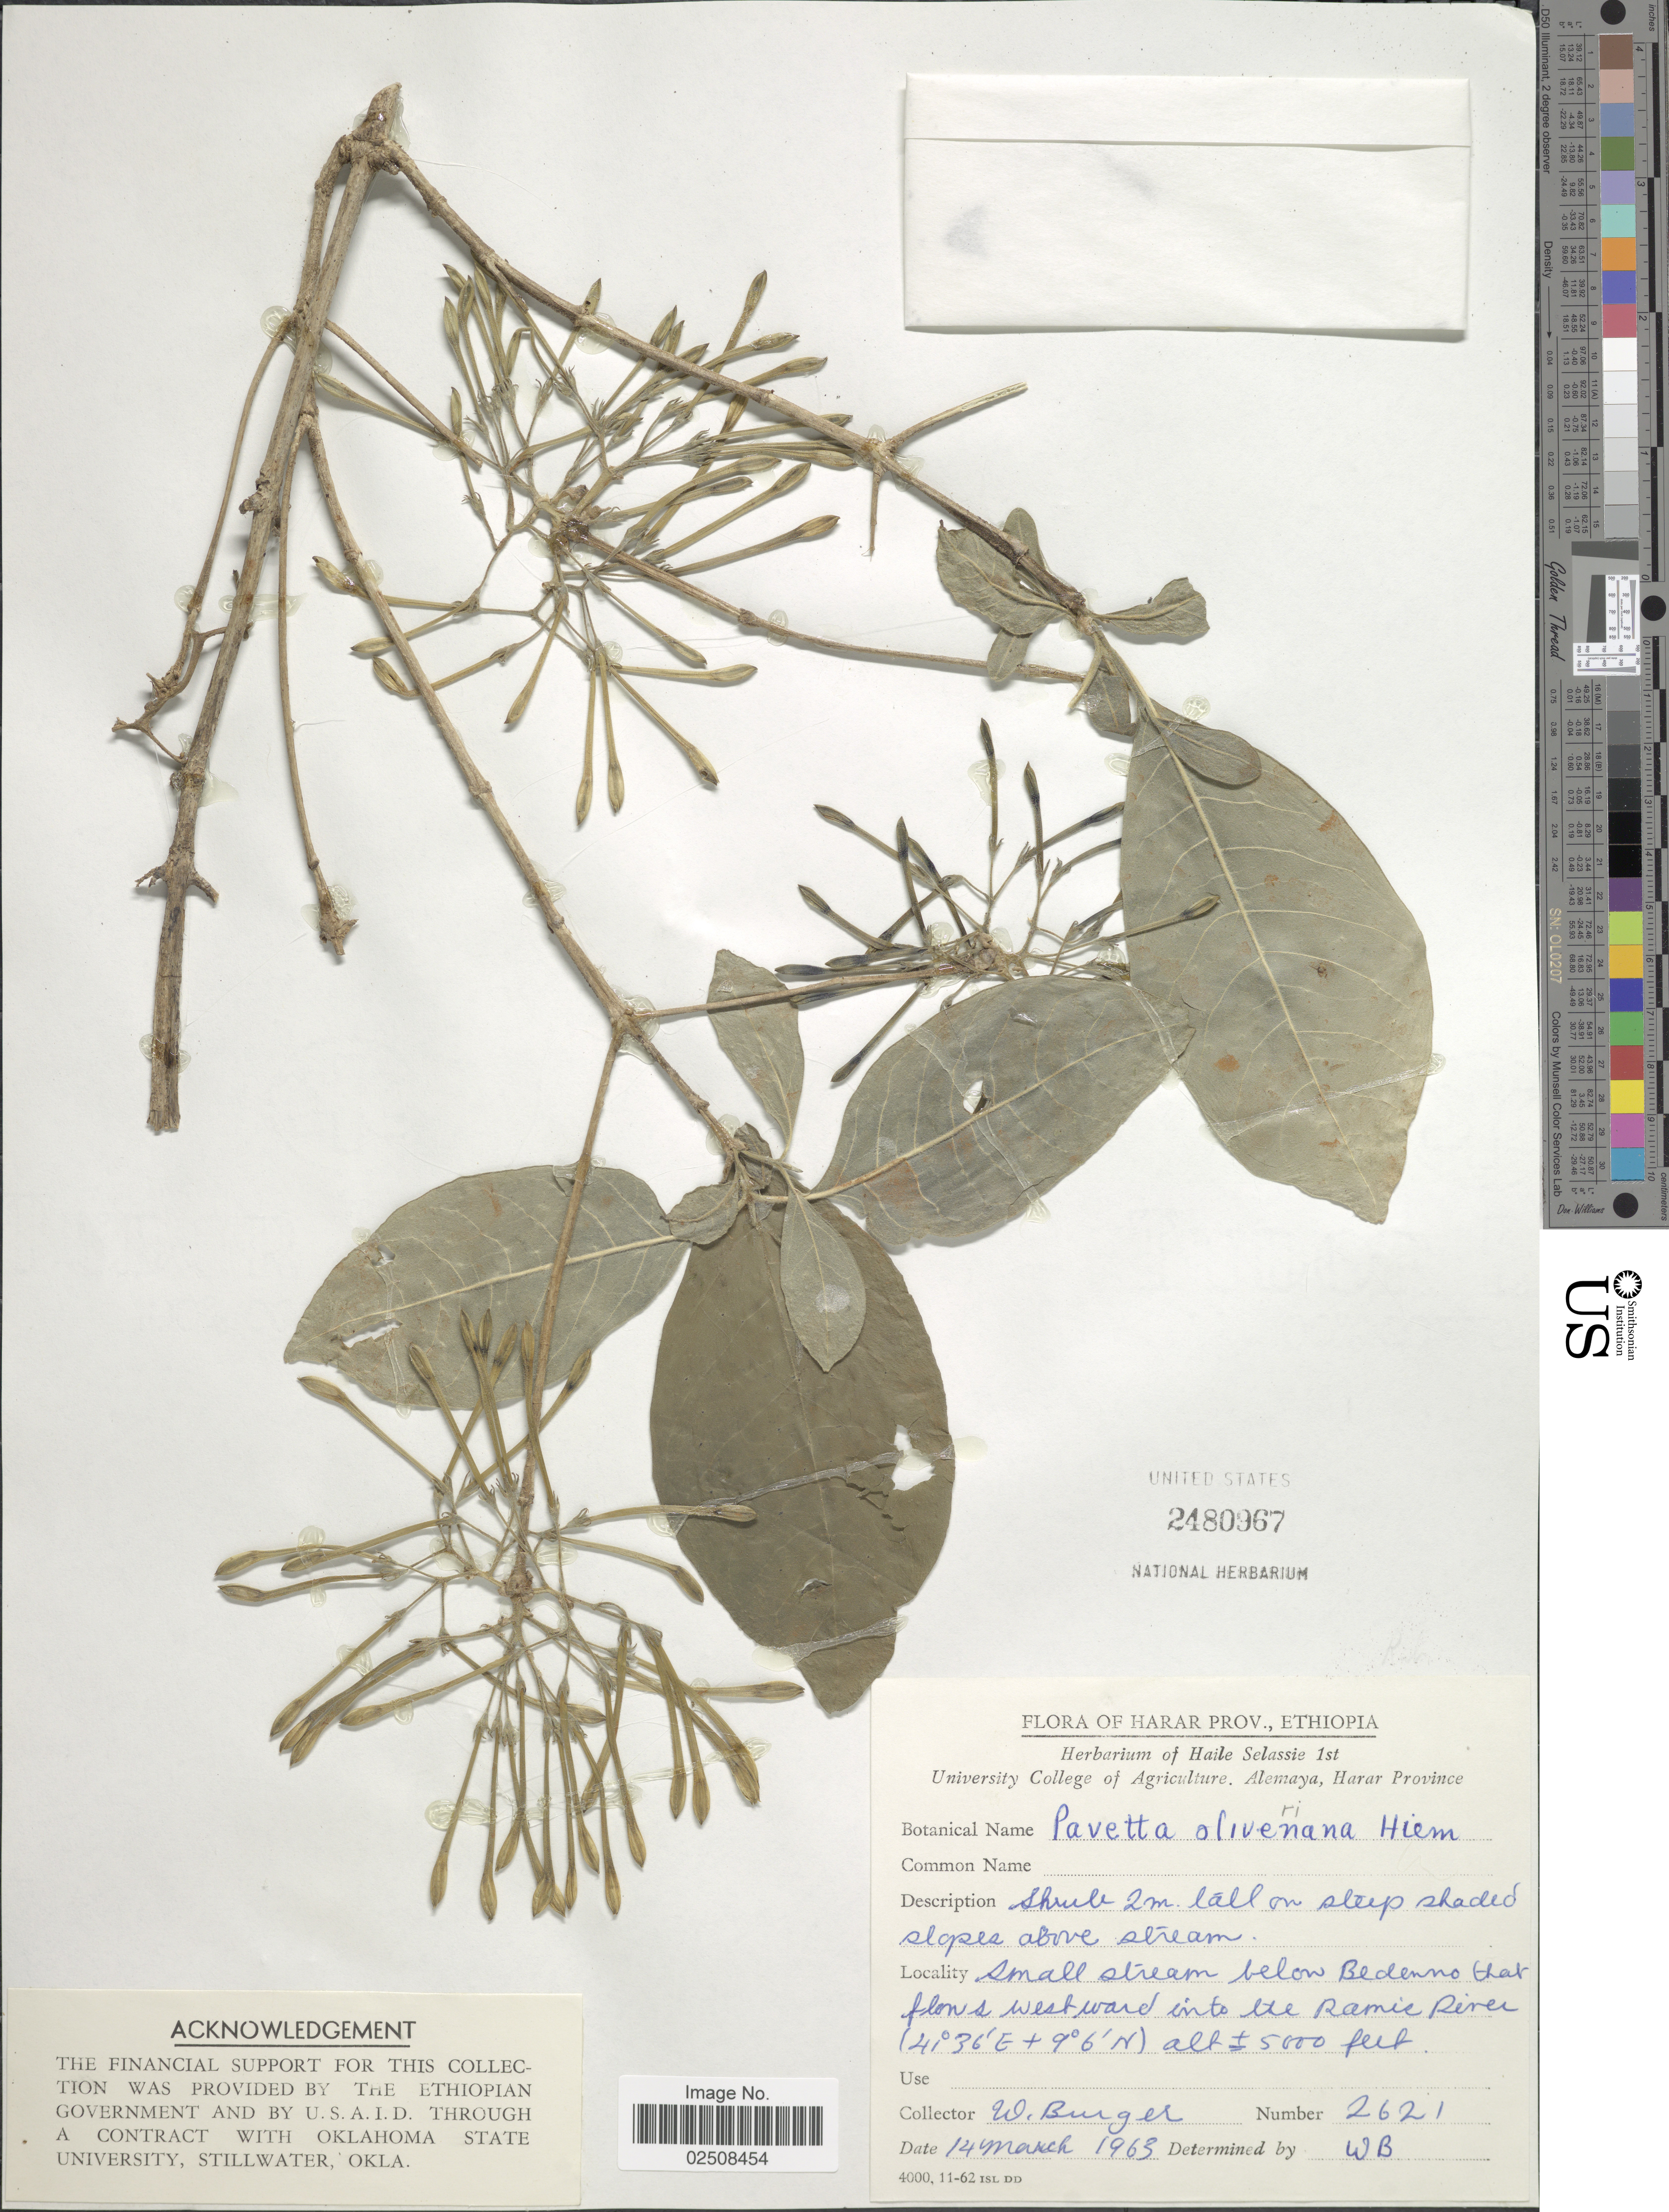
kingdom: Plantae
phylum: Tracheophyta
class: Magnoliopsida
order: Gentianales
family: Rubiaceae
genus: Pavetta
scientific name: Pavetta oliveriana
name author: Hiern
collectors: W. Burger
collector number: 2621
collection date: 1963-03-14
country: Ethiopia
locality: Harar Prov. Small stream below Bedenno that flows west ward into the Ramis River.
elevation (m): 1524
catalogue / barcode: US 2480967